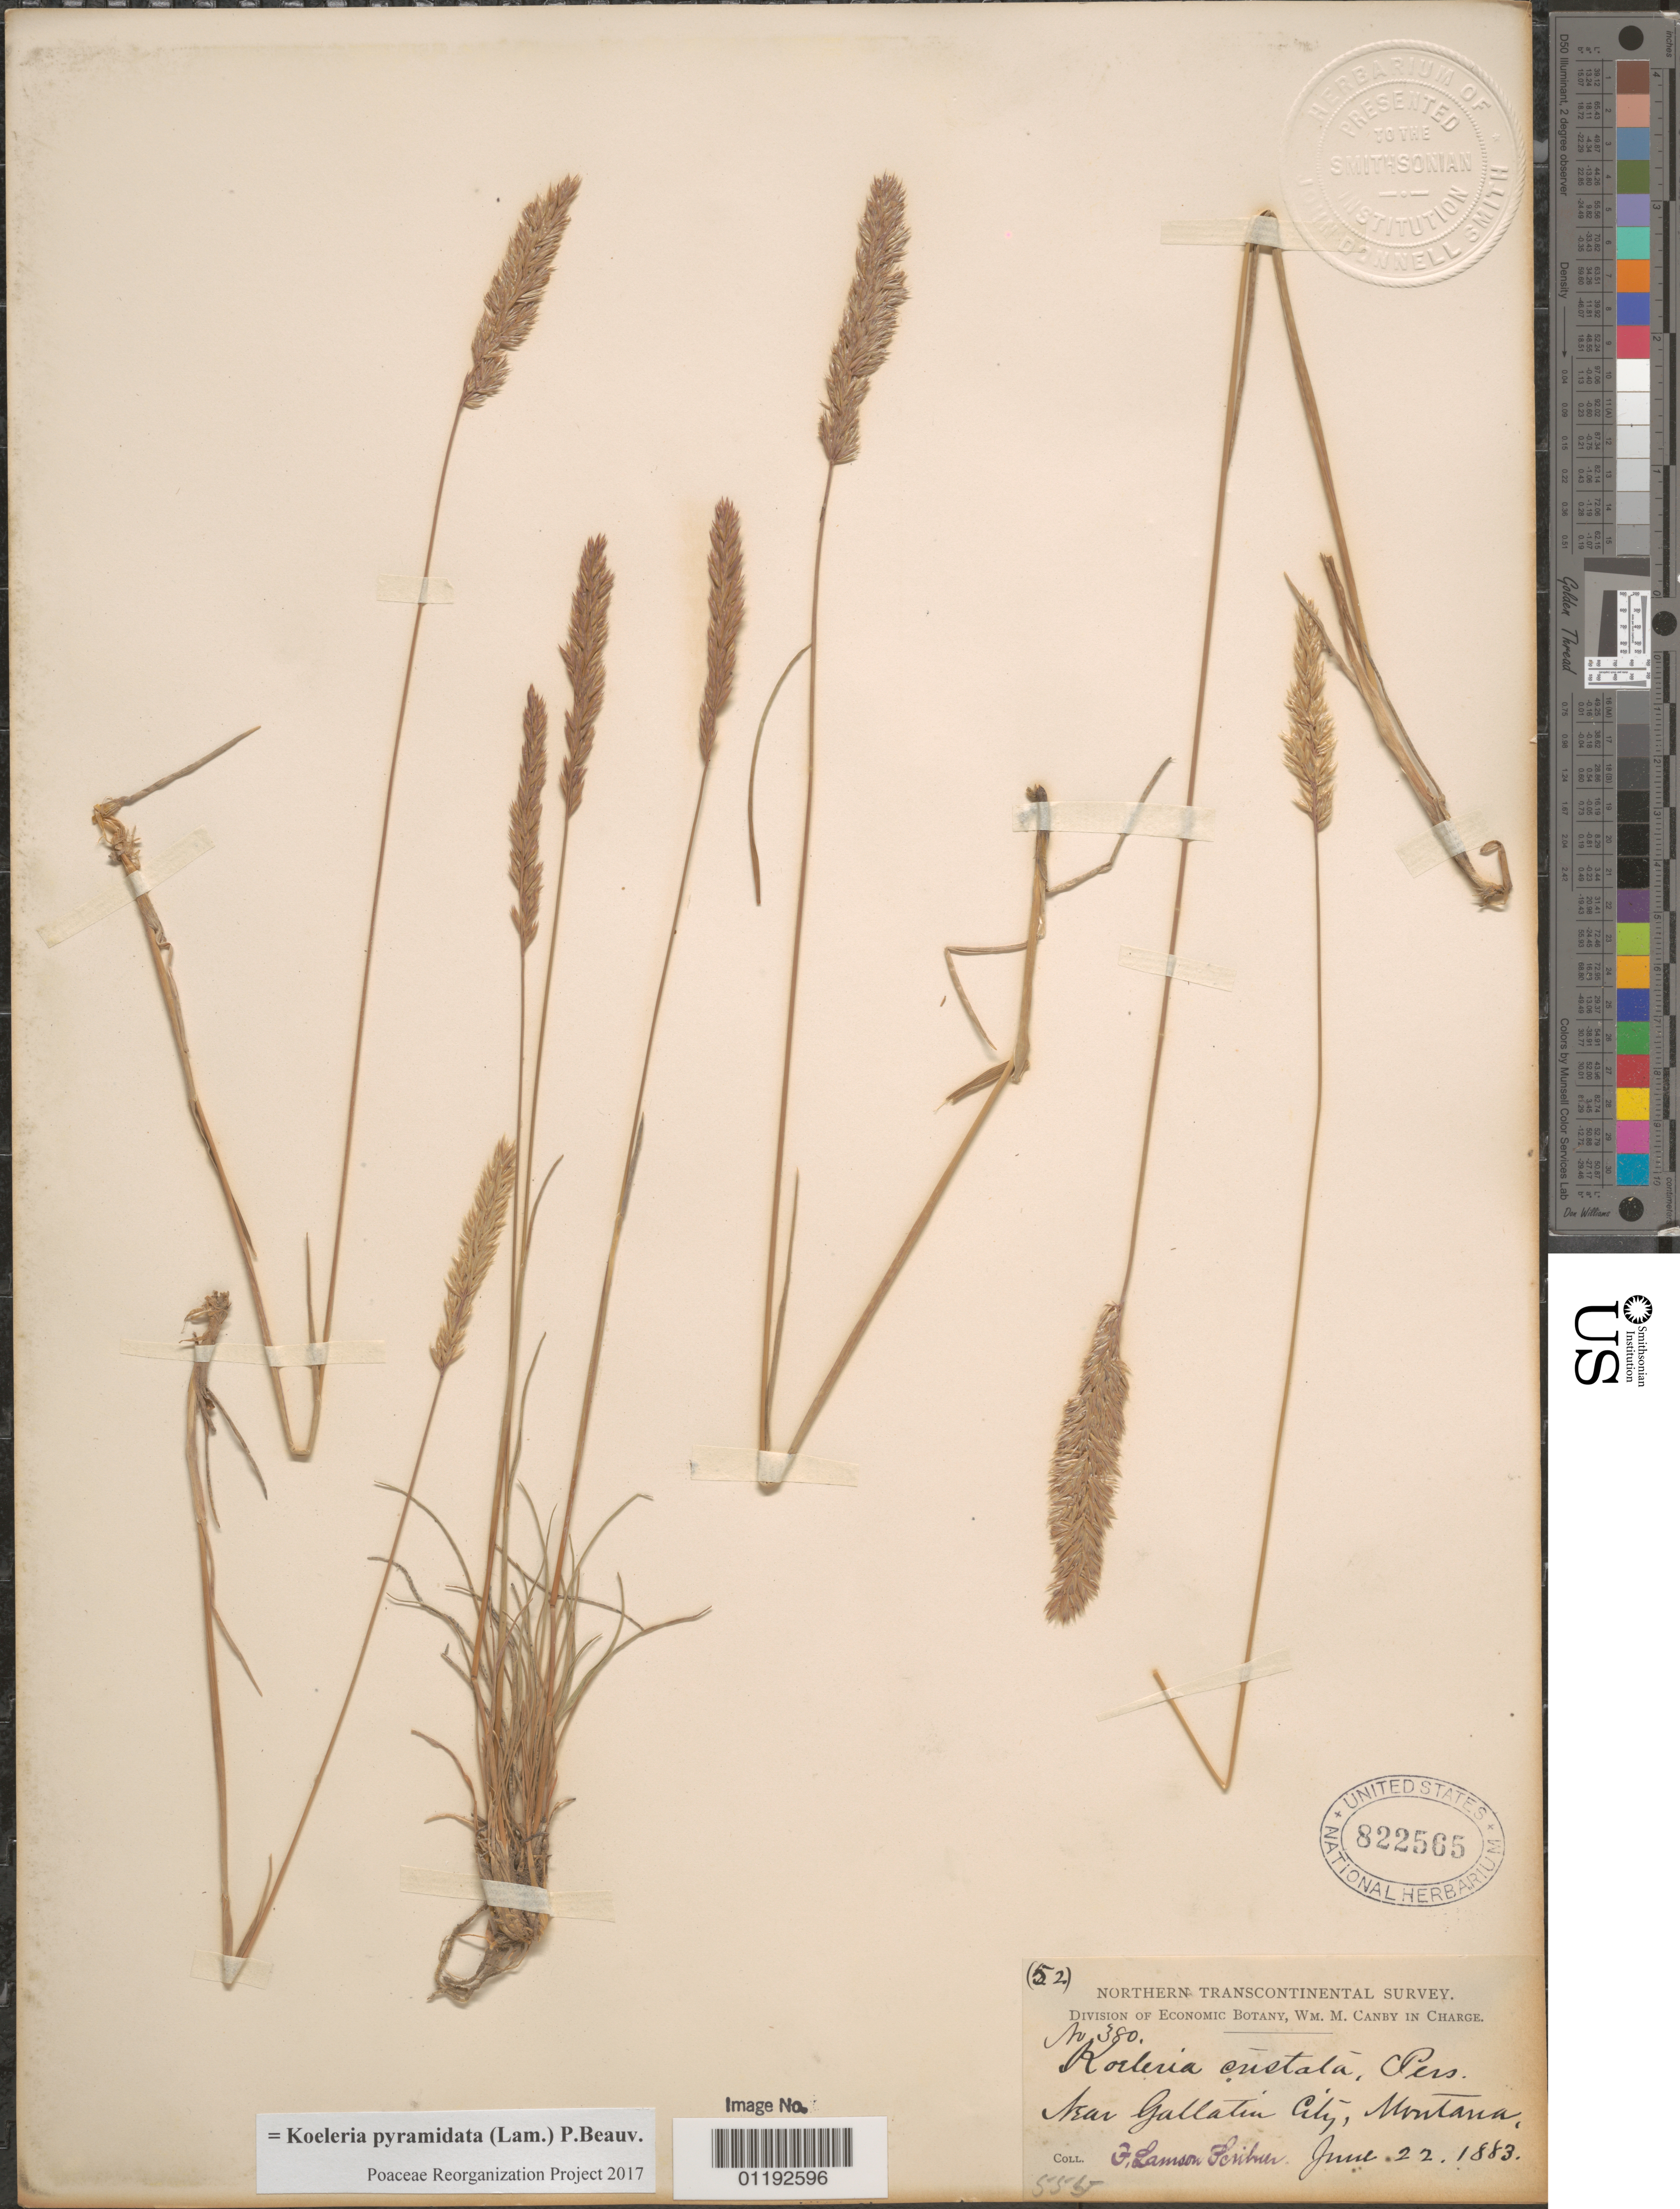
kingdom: Plantae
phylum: Tracheophyta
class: Liliopsida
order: Poales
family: Poaceae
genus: Koeleria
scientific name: Koeleria pyramidata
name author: (Lam.) P. Beauv.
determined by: Poaceae Reorganization Project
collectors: F. L. Scribner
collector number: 380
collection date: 1883-06-22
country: United States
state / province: Montana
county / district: Gallatin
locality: Gallatin City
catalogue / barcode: US 822565